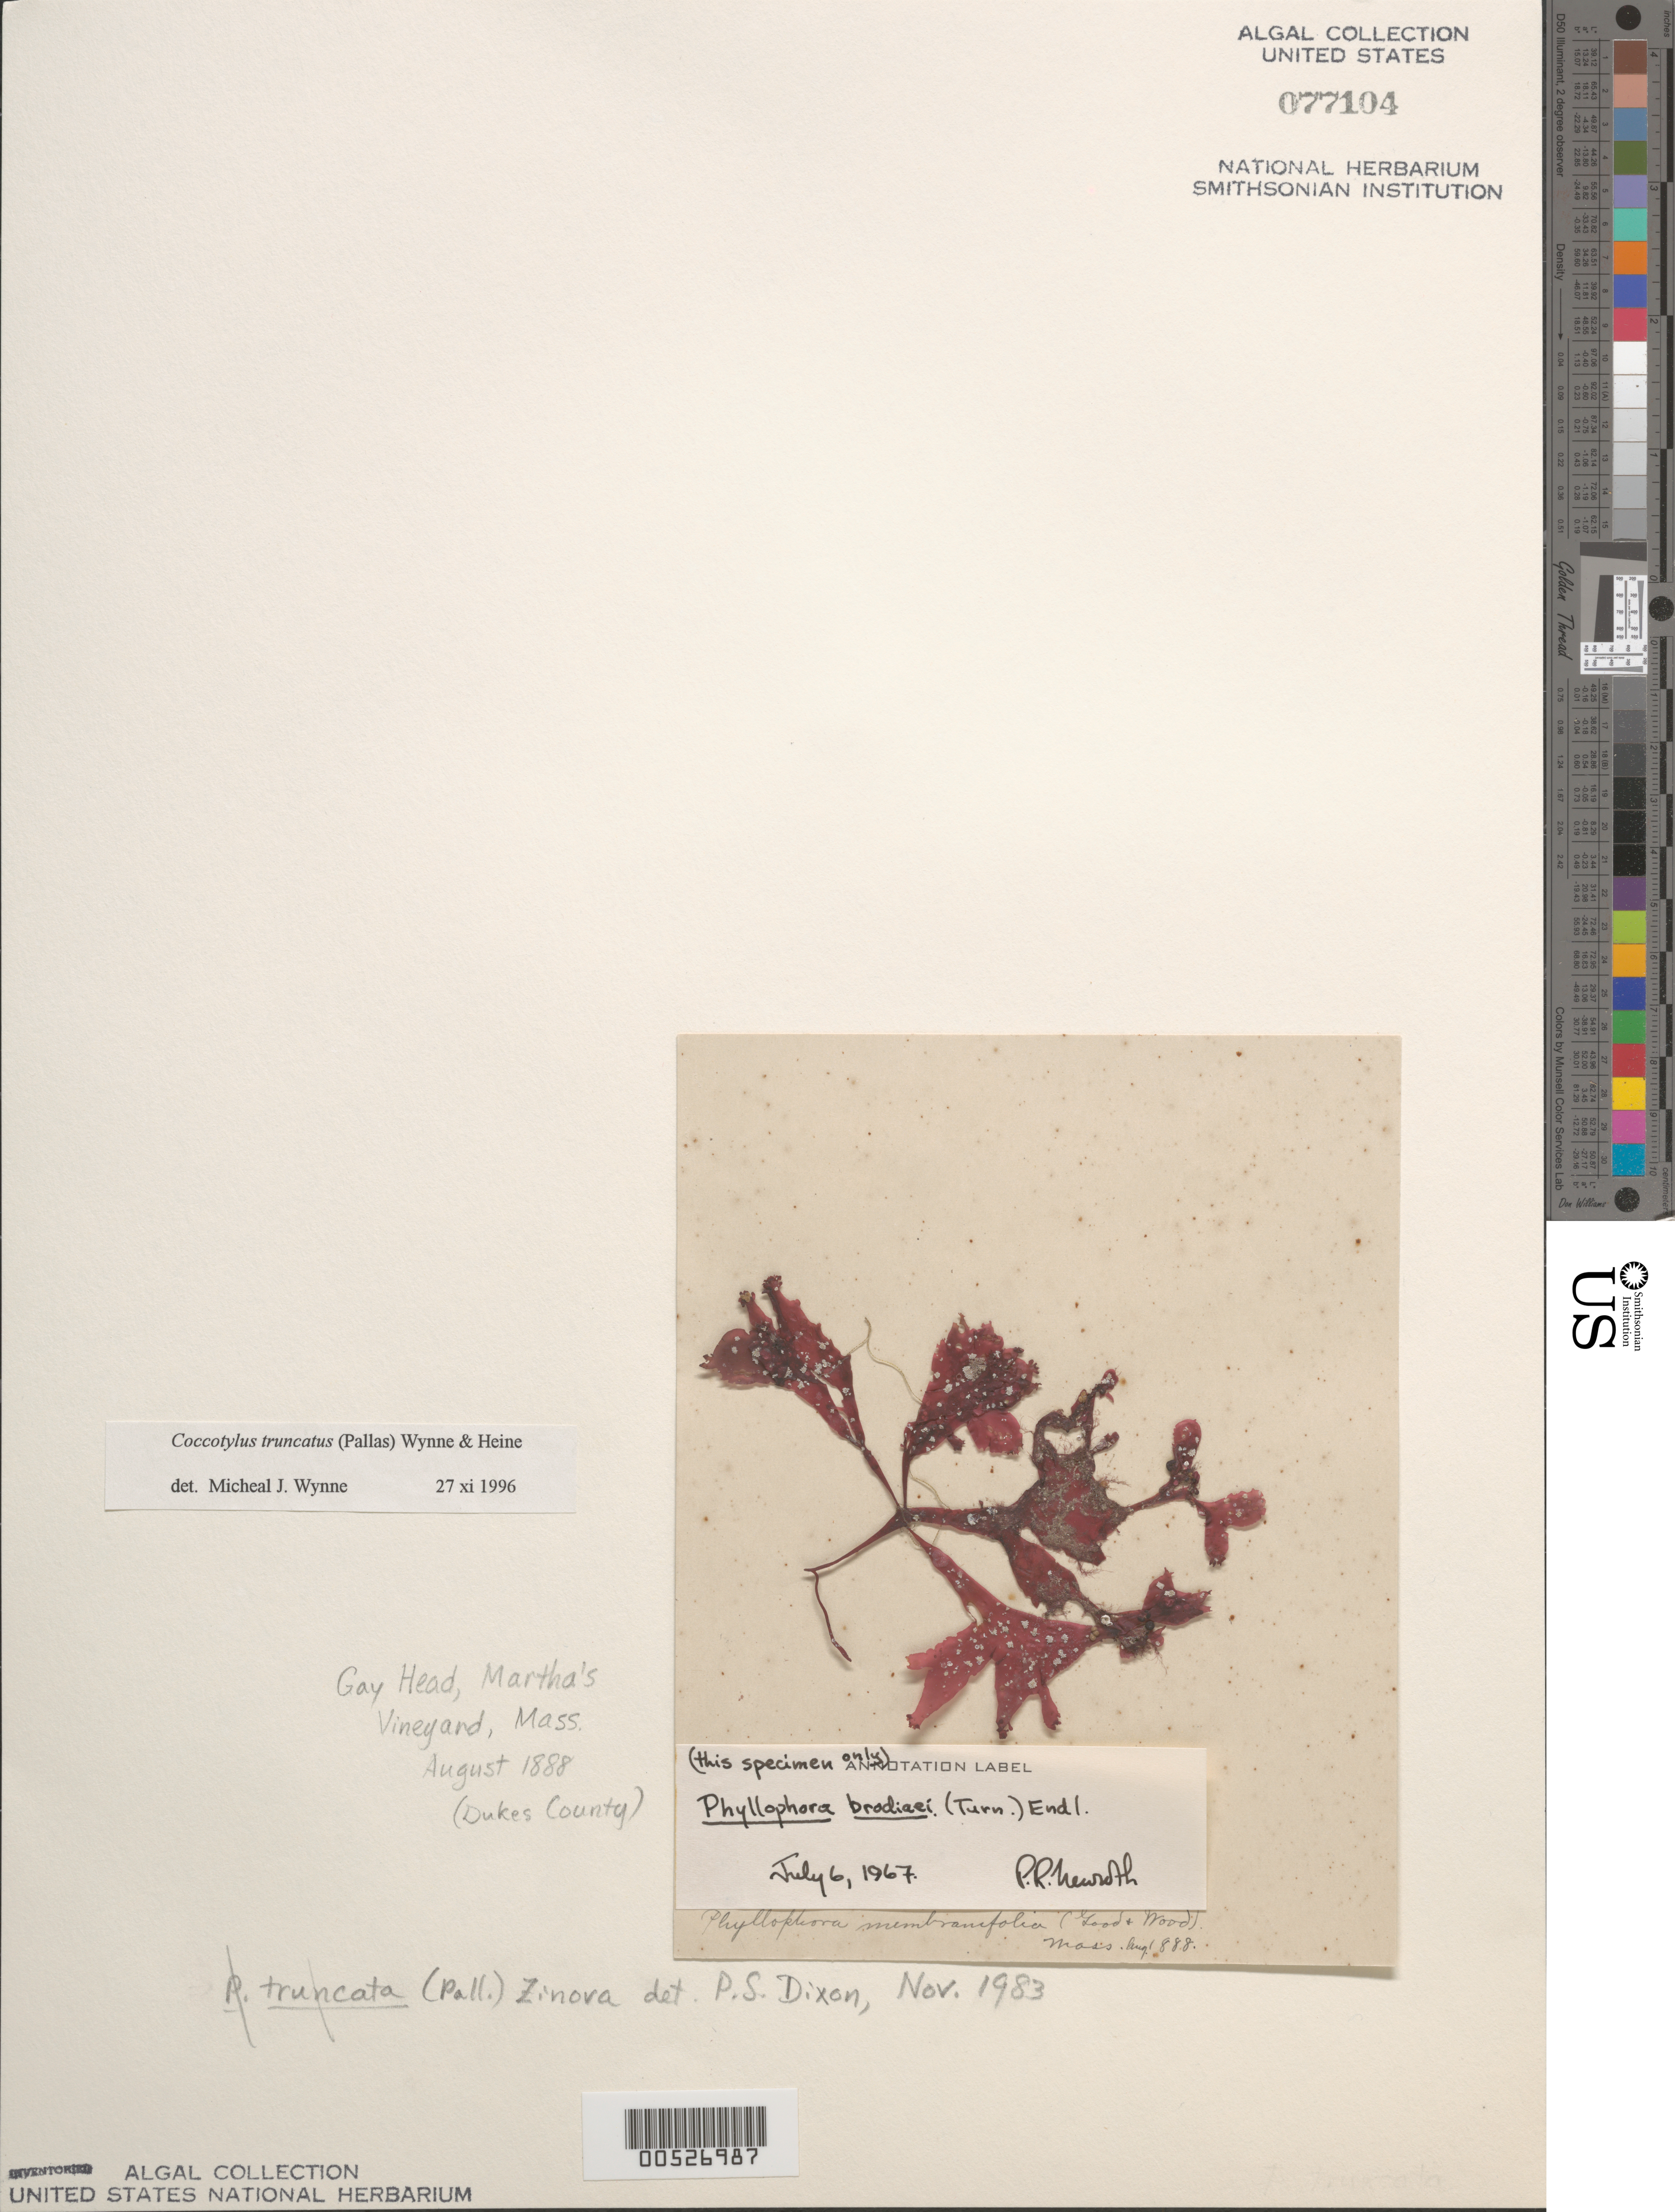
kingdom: Plantae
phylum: Rhodophyta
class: Florideophyceae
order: Gigartinales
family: Phyllophoraceae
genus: Coccotylus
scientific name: Coccotylus truncatus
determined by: Wynne, M. J.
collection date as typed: Aug 1888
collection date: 1888-08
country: United States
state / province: Massachusetts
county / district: Dukes County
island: Martha's Vineyard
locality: Gay Head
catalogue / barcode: US 77104